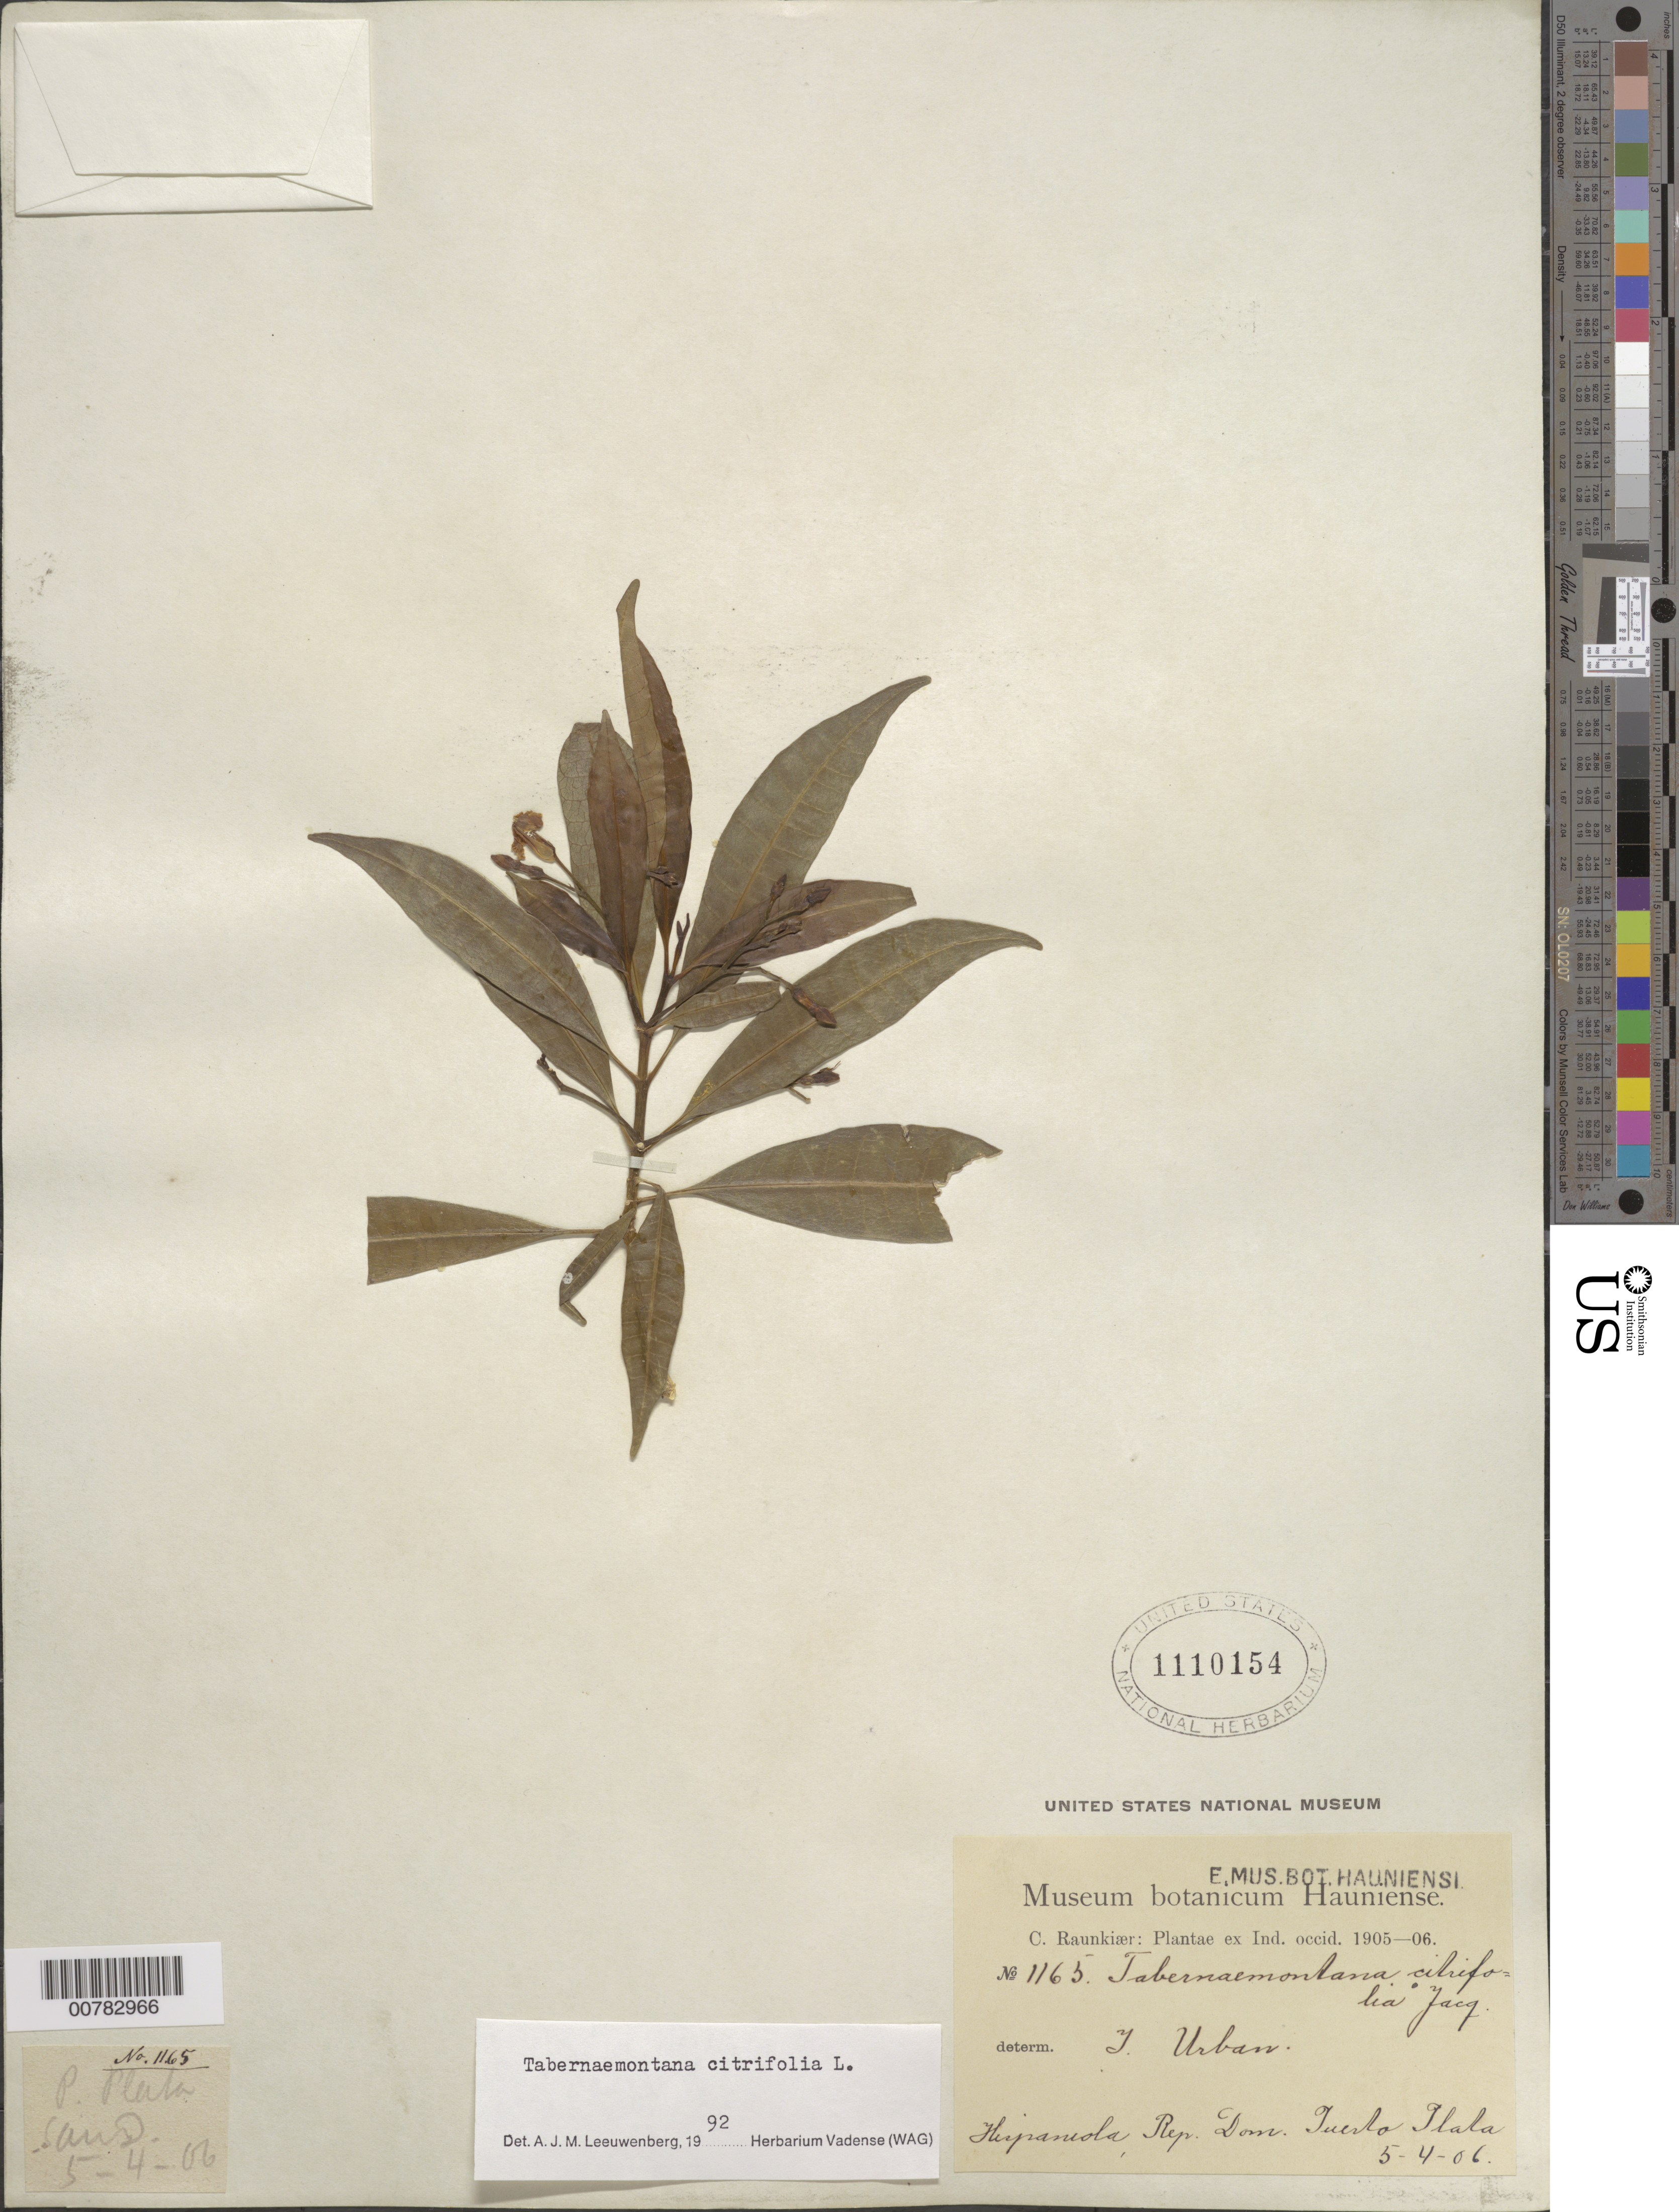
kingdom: Plantae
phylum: Tracheophyta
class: Magnoliopsida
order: Gentianales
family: Apocynaceae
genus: Tabernaemontana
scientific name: Tabernaemontana citrifolia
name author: L.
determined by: Leeuwenberg, A. J. M.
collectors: C. C. Raunkiaer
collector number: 1165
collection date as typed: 05 Apr 1906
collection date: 1906-04-05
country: Dominican Republic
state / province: Puerto Plata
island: Hispaniola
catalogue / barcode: US 1110154